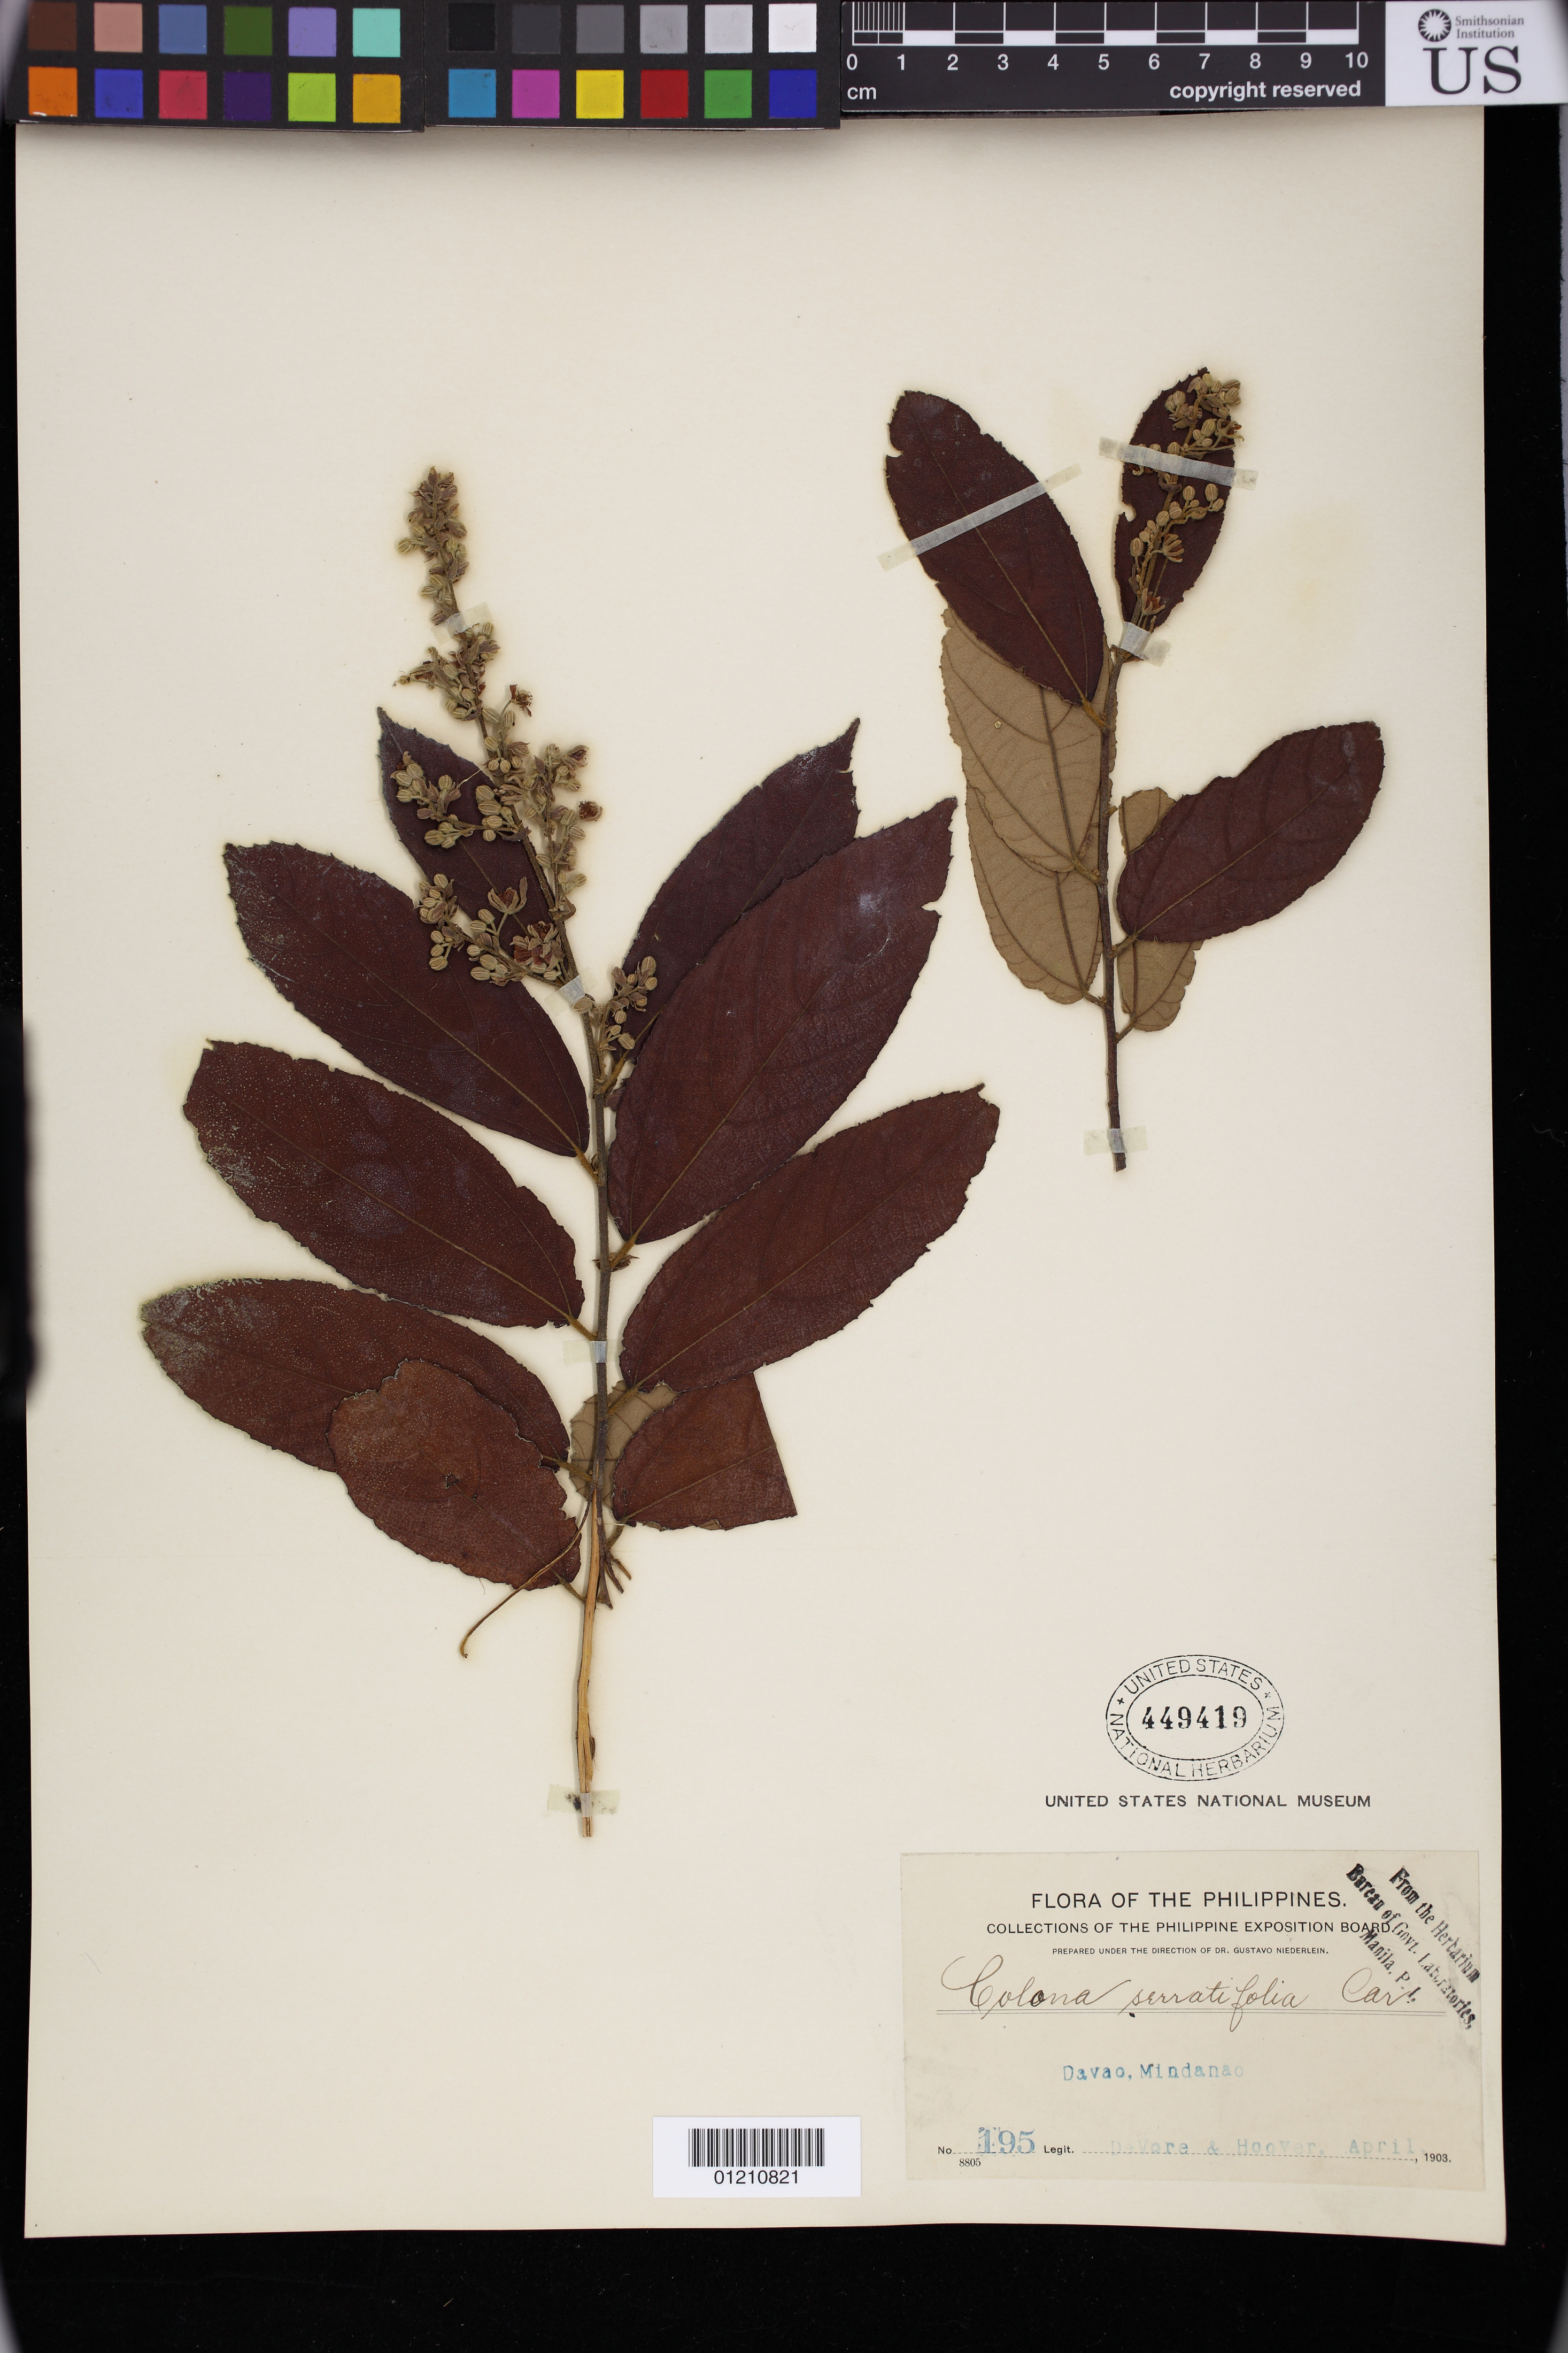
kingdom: Plantae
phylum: Tracheophyta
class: Magnoliopsida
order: Malvales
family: Malvaceae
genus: Colona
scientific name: Colona serratifolia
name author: Cav.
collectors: M. DeVore & -- Hoover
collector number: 195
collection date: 1903-04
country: Philippines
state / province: Davao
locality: Davao, Mindanao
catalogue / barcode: US 449419